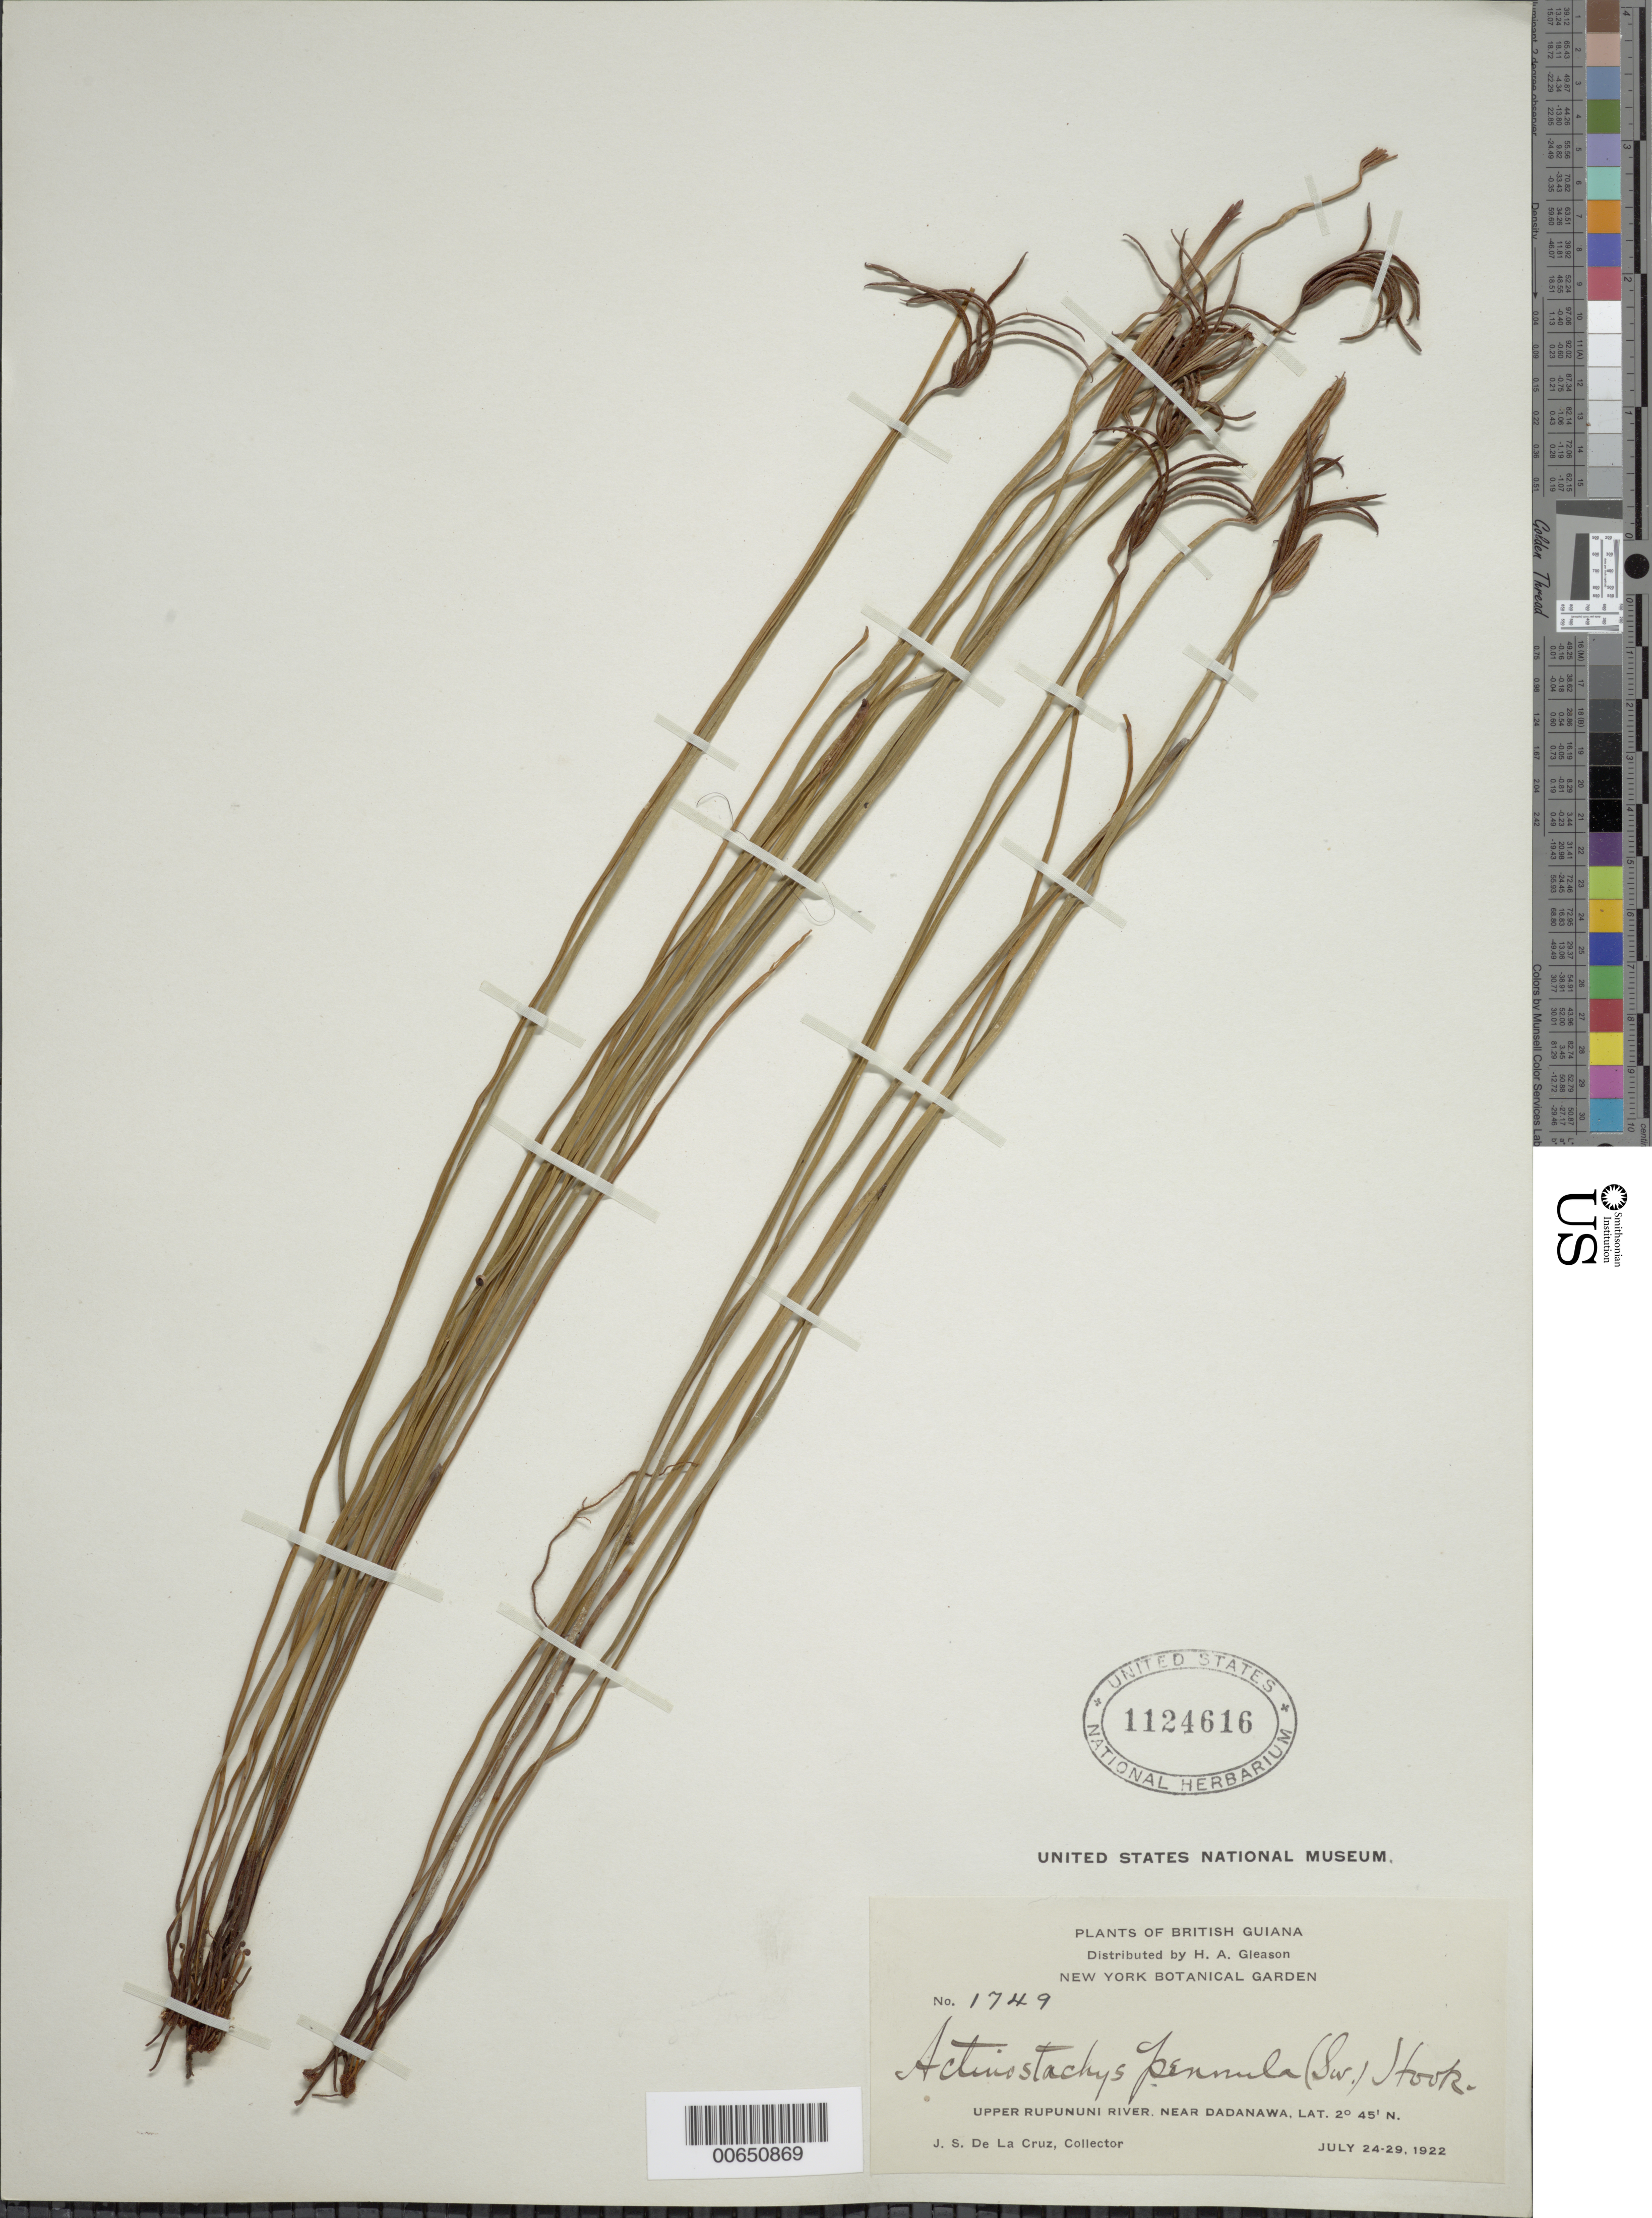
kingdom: Plantae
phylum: Tracheophyta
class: Polypodiopsida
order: Schizaeales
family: Schizaeaceae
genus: Actinostachys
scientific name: Actinostachys pennula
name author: (Sw.) Hook.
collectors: J. S. de la Cruz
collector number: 1749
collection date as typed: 24-Jul-22 to 29-Jul-22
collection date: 1922-07-24/1922-07-29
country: Guyana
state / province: U. Takutu-U. Essequibo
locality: Dadanawa, near, upper Rupununi R.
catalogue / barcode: US 1124616